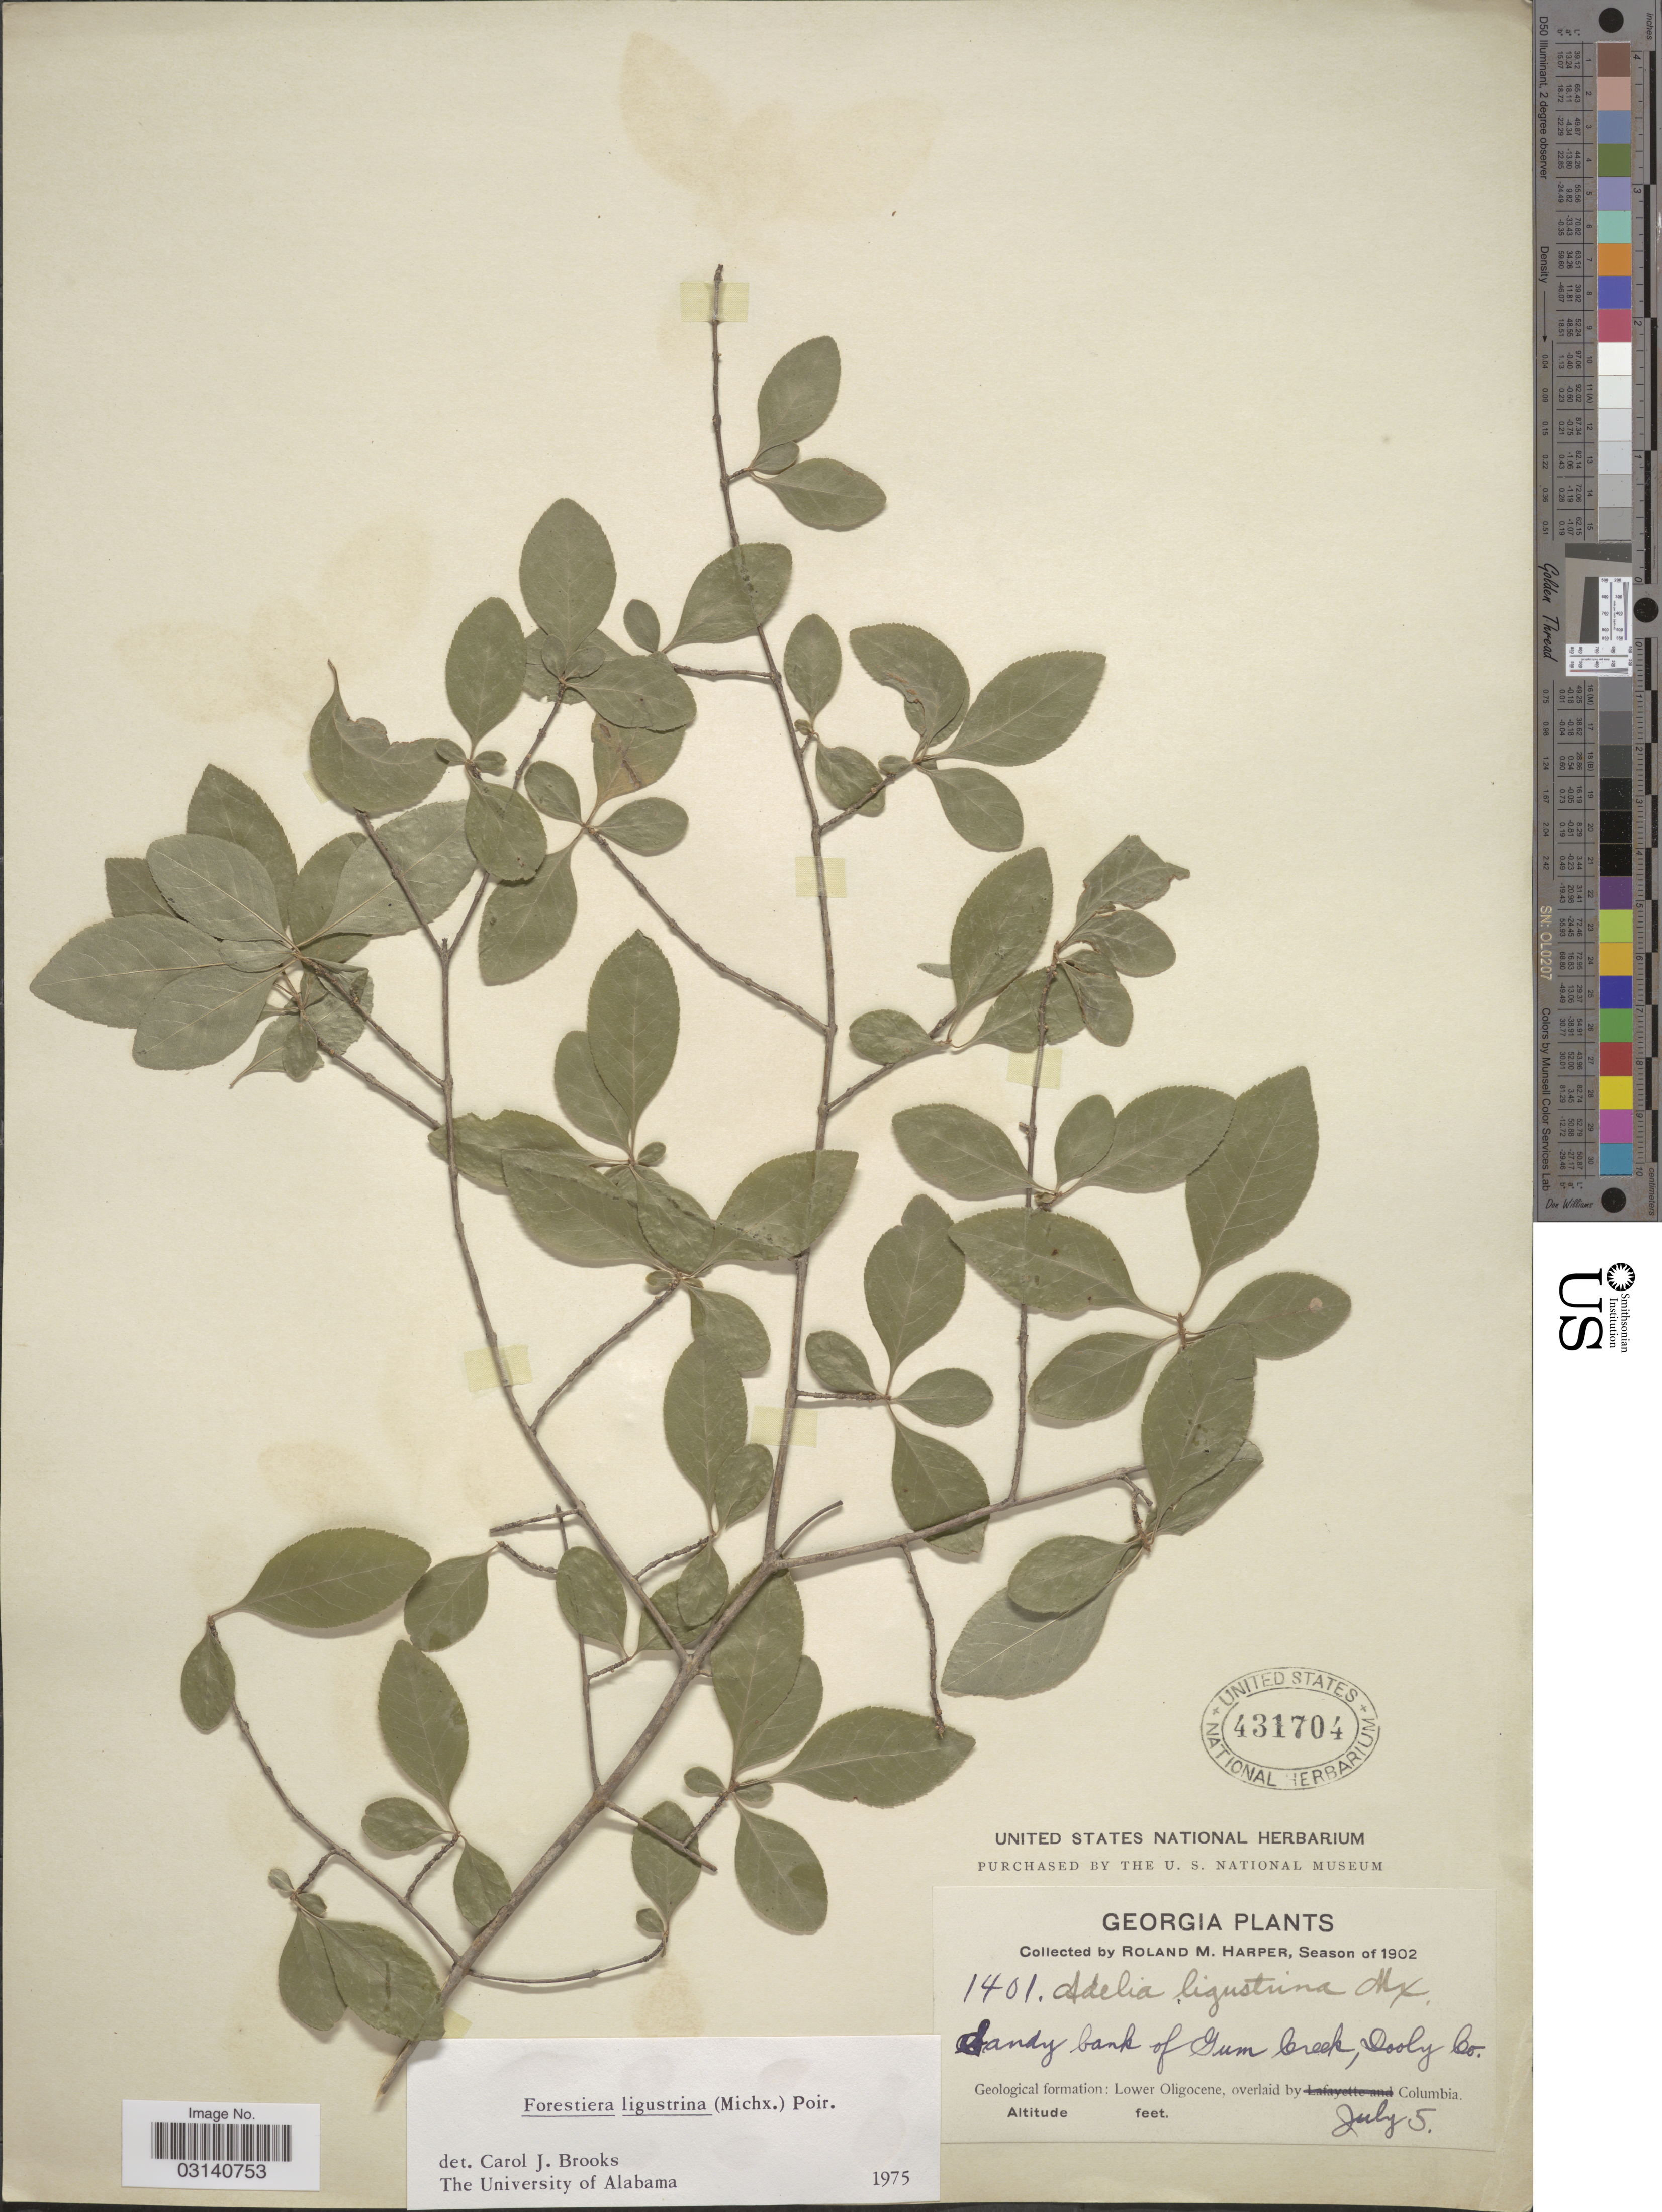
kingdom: Plantae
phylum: Tracheophyta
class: Magnoliopsida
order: Lamiales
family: Oleaceae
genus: Forestiera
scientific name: Forestiera ligustrina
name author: (Michx.) Poir.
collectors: R. Harper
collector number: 1401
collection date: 1902-07-05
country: United States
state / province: Georgia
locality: Sandy bank of Gum Creek, Dooly Co., Geological formation: Lower Oligicene, overlaid by Columbia.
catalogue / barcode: US 431704